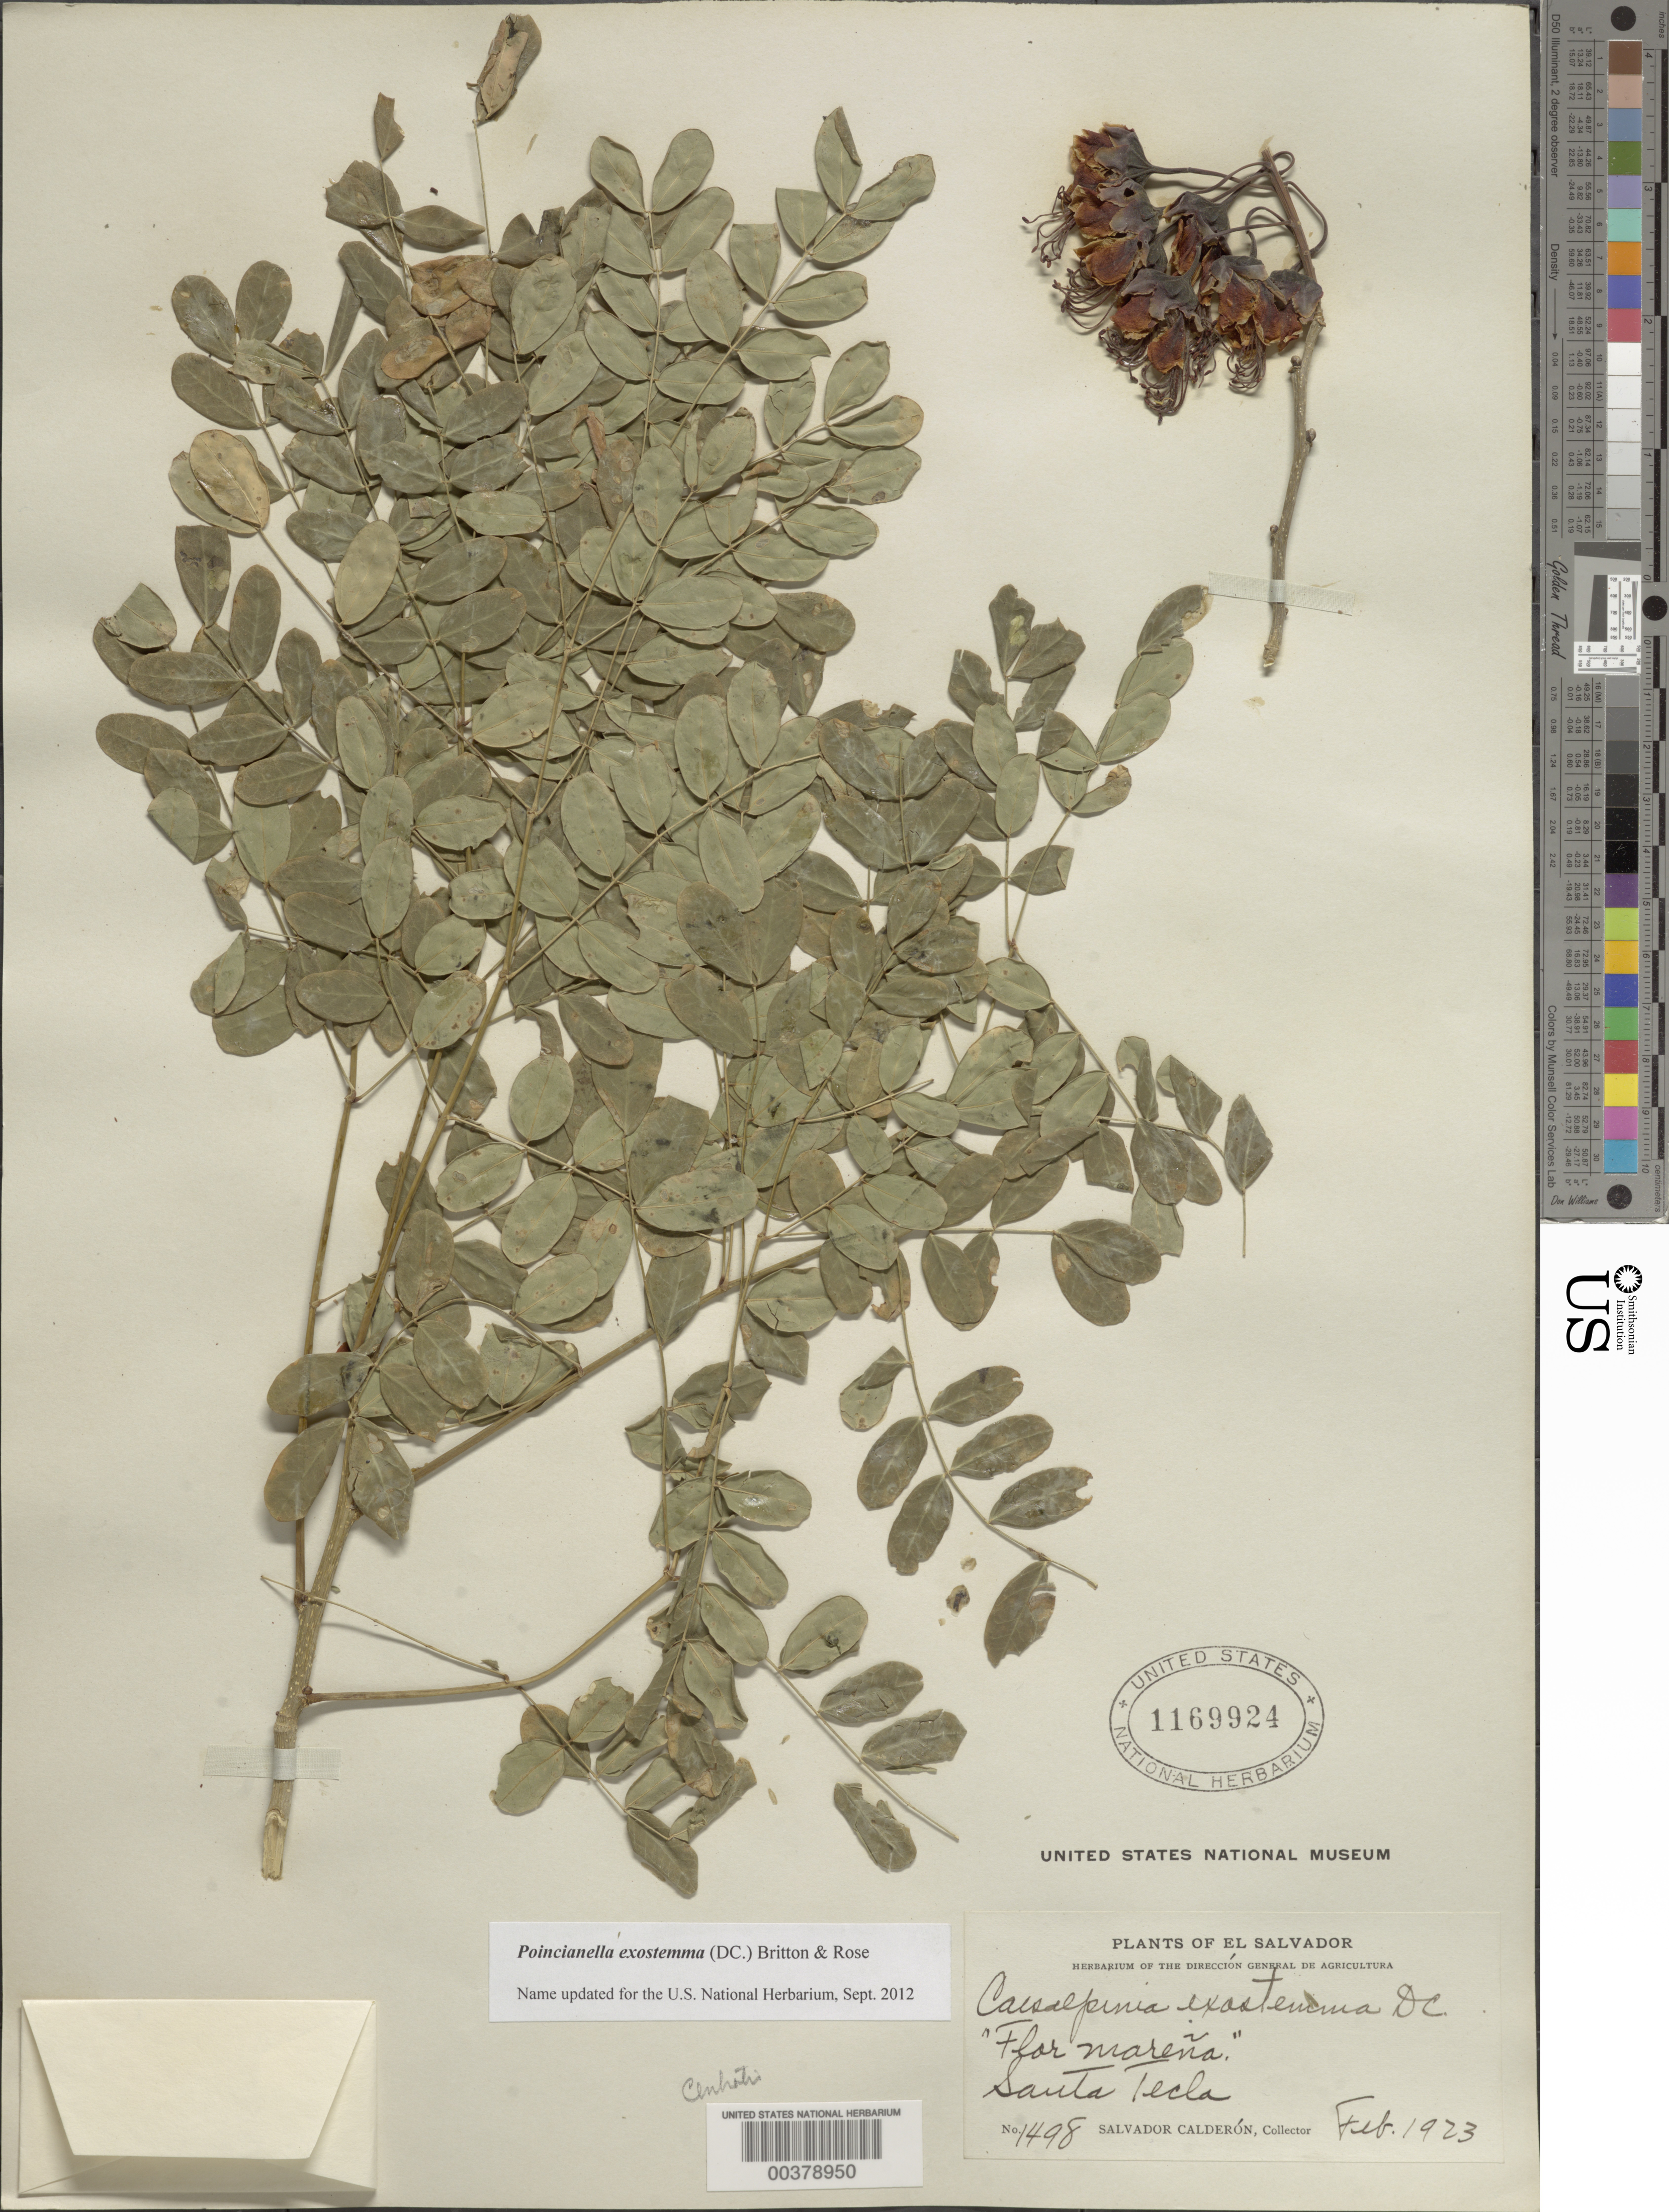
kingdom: Plantae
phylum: Tracheophyta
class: Magnoliopsida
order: Fabales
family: Fabaceae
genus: Erythrostemon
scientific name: Erythrostemon exostemma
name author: (Moc. & Sessé ex DC.) Gagnon & G.P. Lewis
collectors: S. Calderón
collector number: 1498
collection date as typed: Feb 1923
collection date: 1923-02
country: El Salvador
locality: Santa tecla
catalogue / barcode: US 1169924